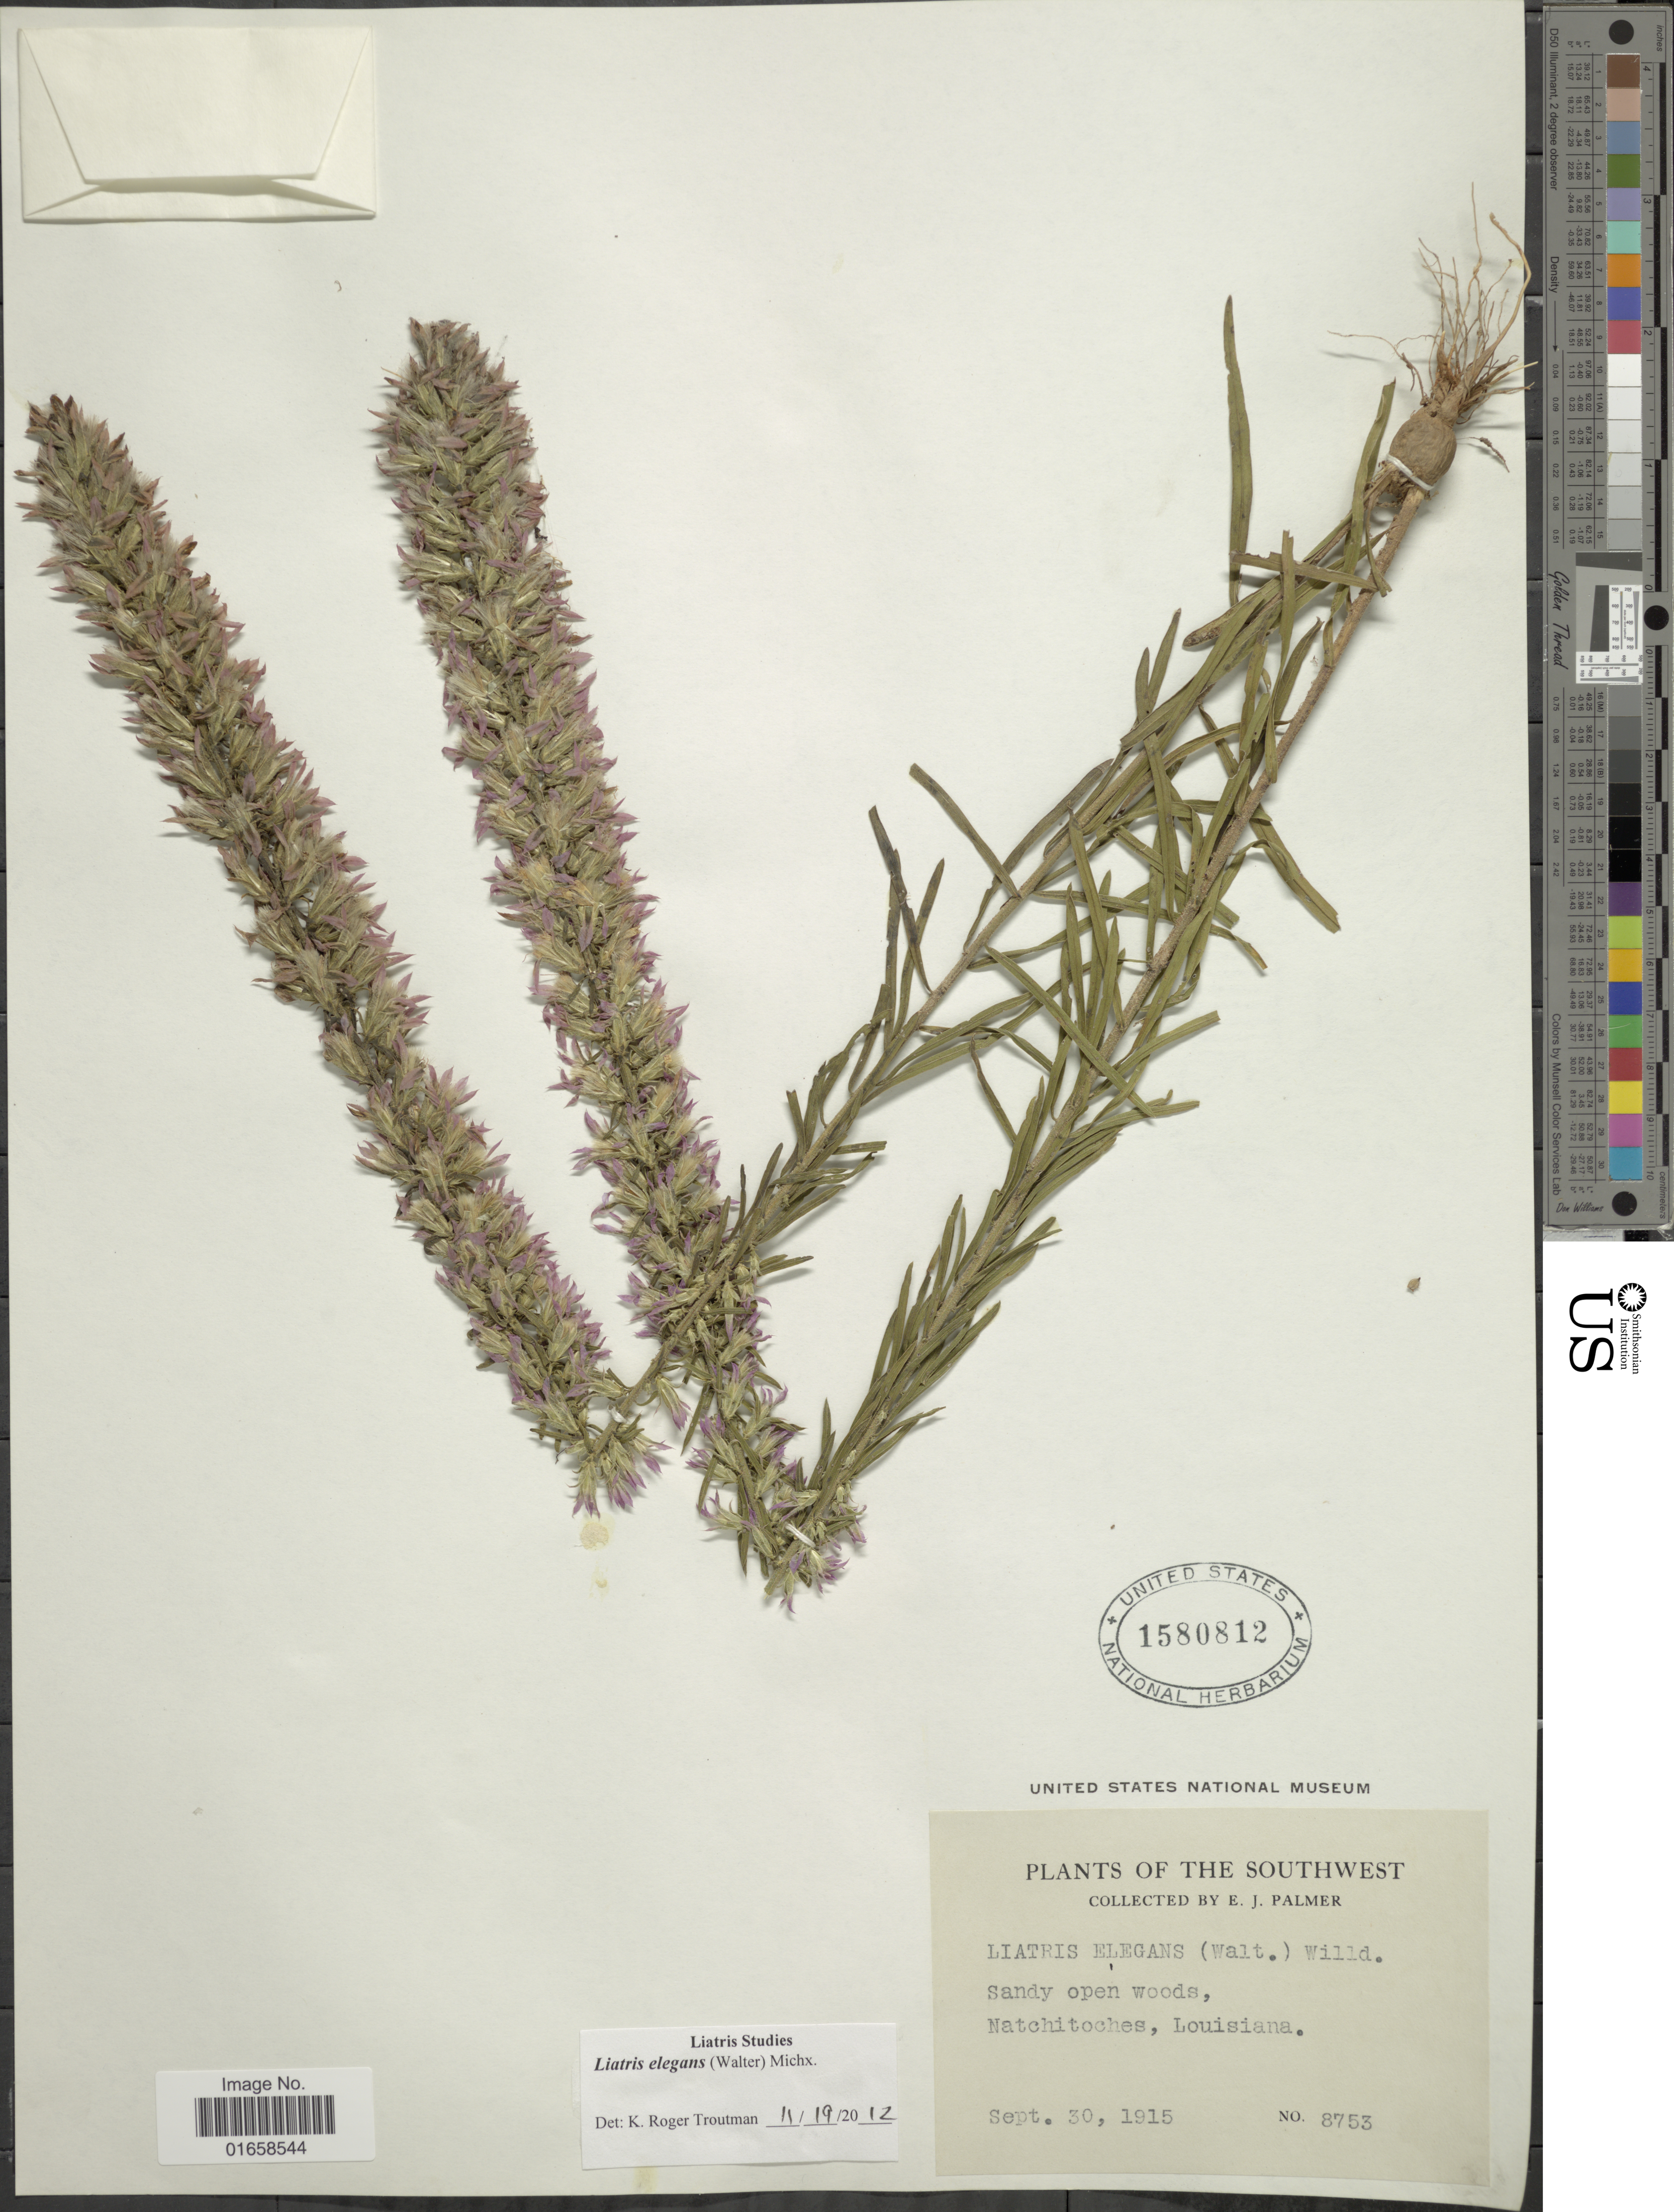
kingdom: Plantae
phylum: Tracheophyta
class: Magnoliopsida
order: Asterales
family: Asteraceae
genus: Liatris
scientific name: Liatris elegans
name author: (Walter) Michx.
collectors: E. J. Palmer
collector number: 8753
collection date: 1915-09-30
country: United States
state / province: Louisiana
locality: The Southwest, Natchitoches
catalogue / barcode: US 1580812